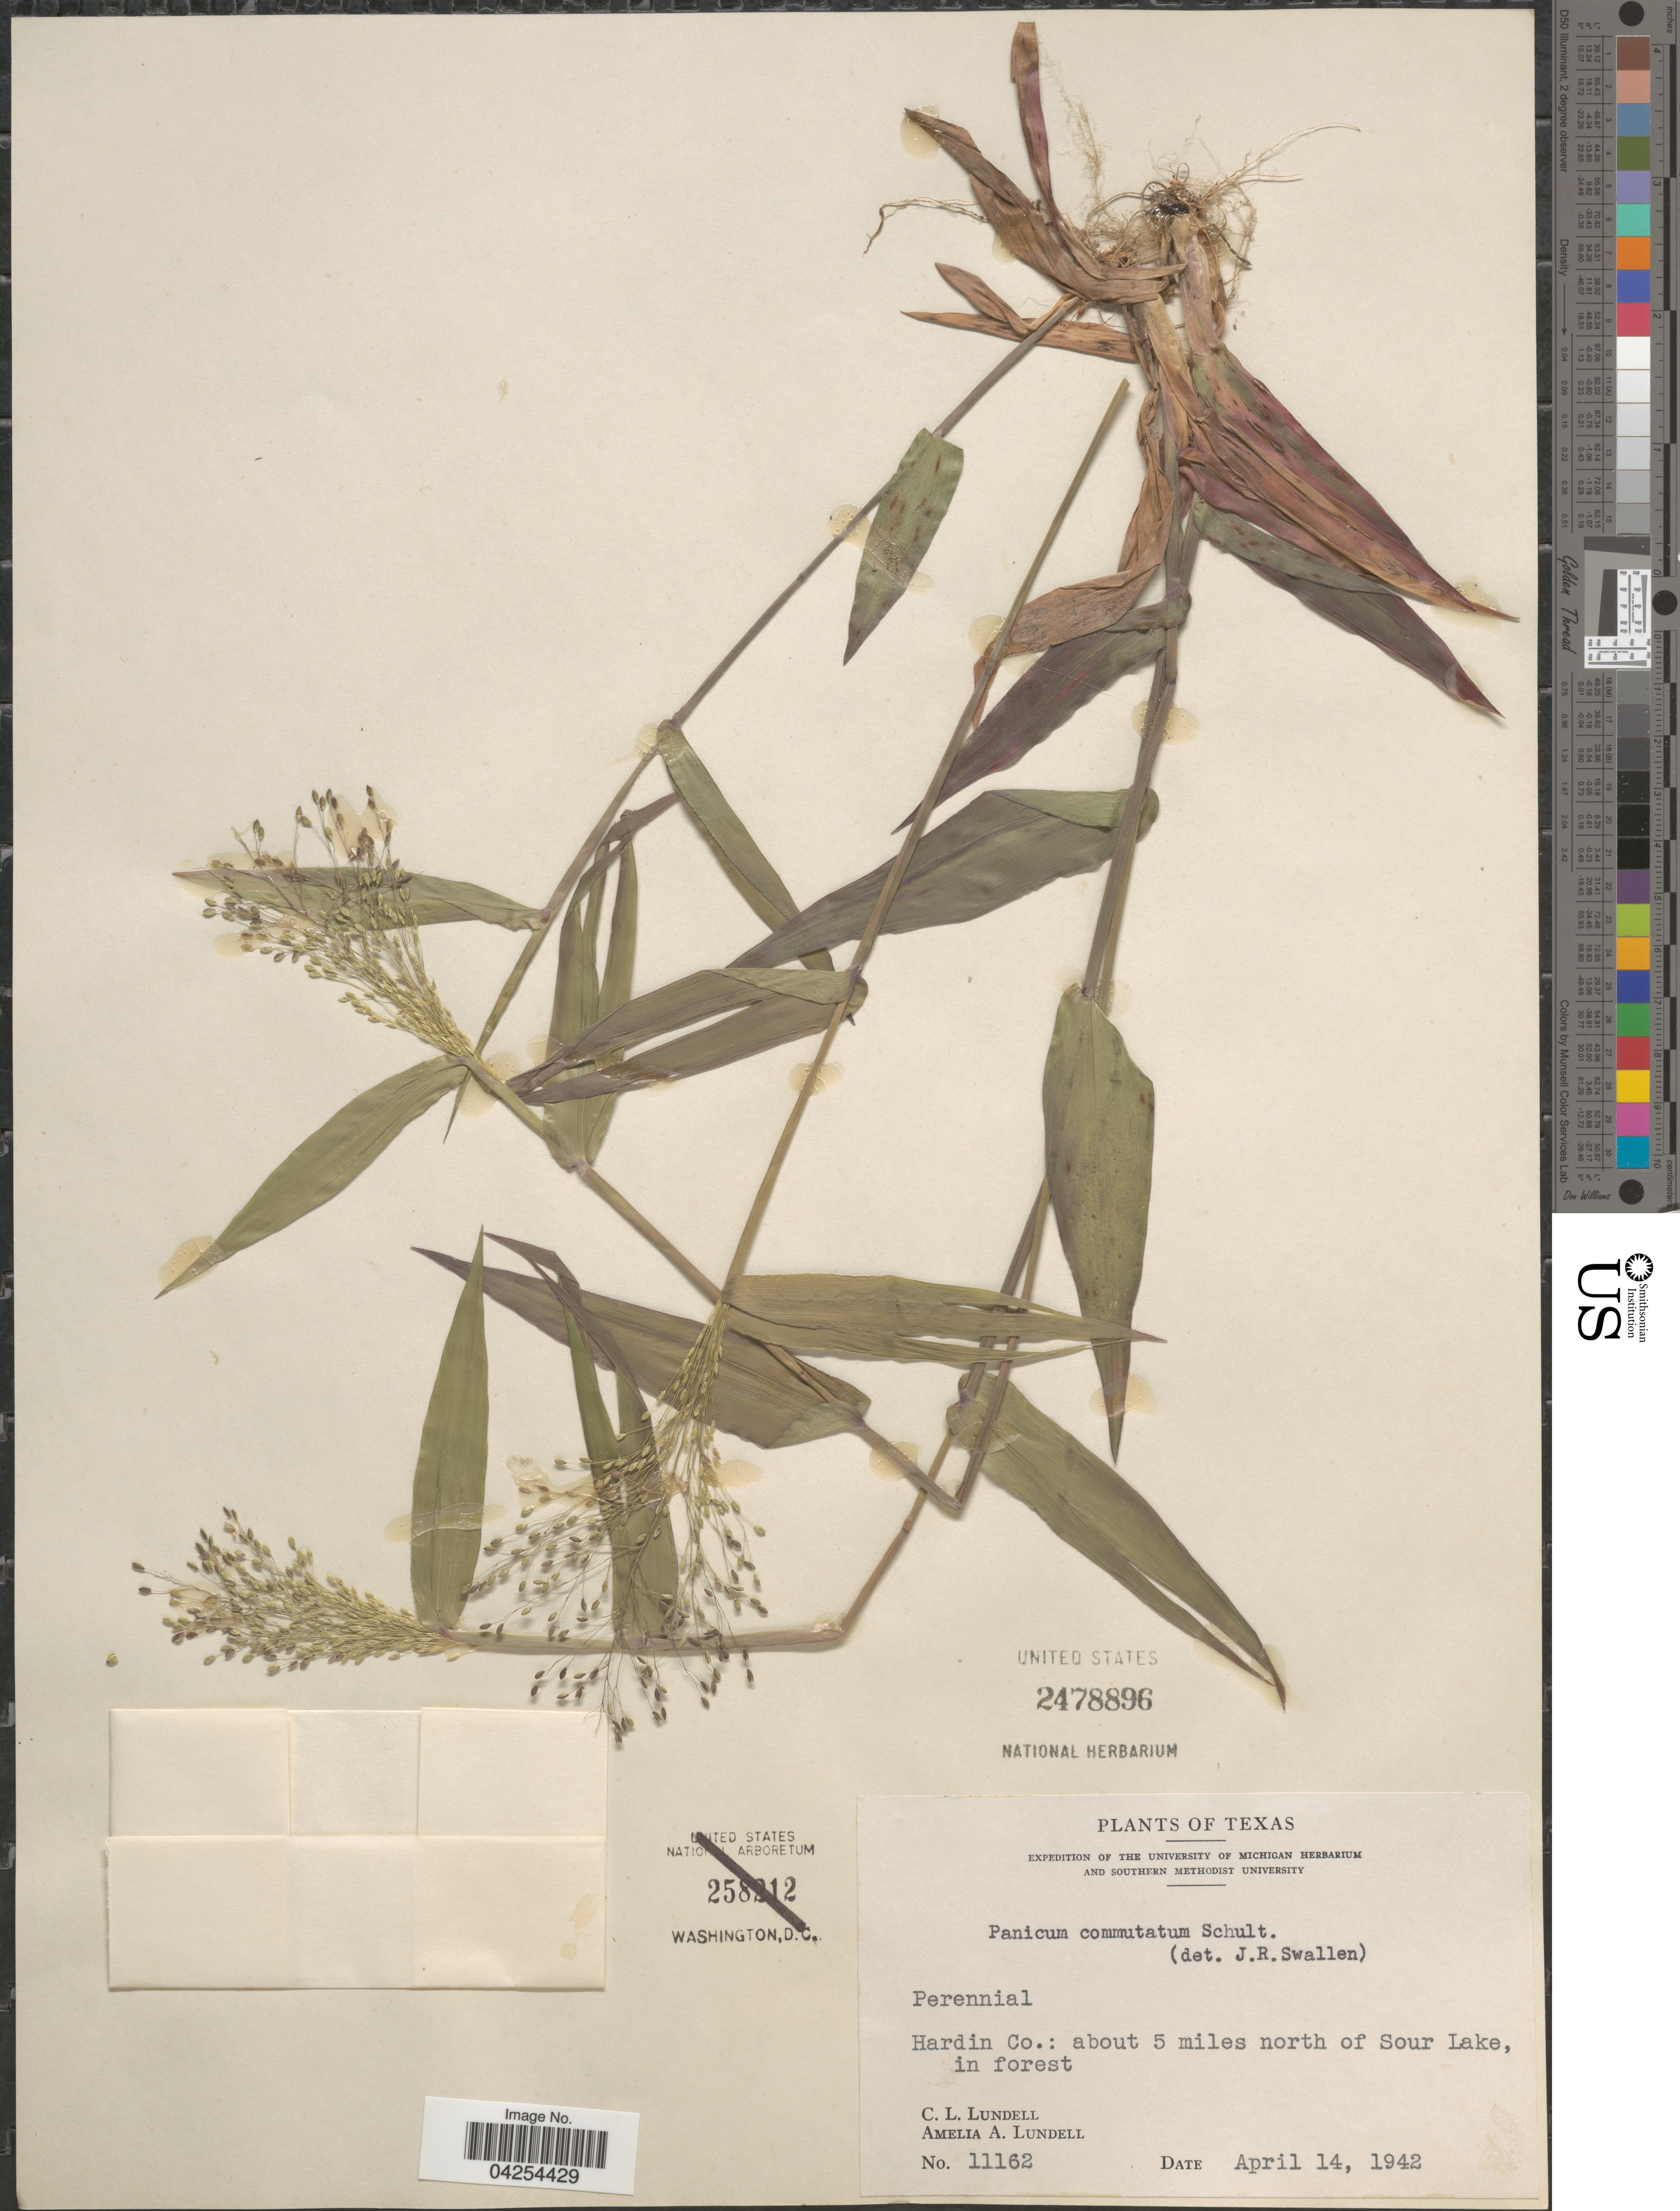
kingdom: Plantae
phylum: Tracheophyta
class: Liliopsida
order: Poales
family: Poaceae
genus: Dichanthelium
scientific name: Dichanthelium commutatum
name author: (Schult.) Gould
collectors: C. L. Lundell & A. A. Lundell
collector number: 11162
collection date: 1942-04-14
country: United States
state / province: Texas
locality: Expedition of The University of Michigan Herbarium and Southern Methodist University. Hardin Co.: about 5 miles north of Sour Lake, in forest.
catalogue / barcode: US 2478896